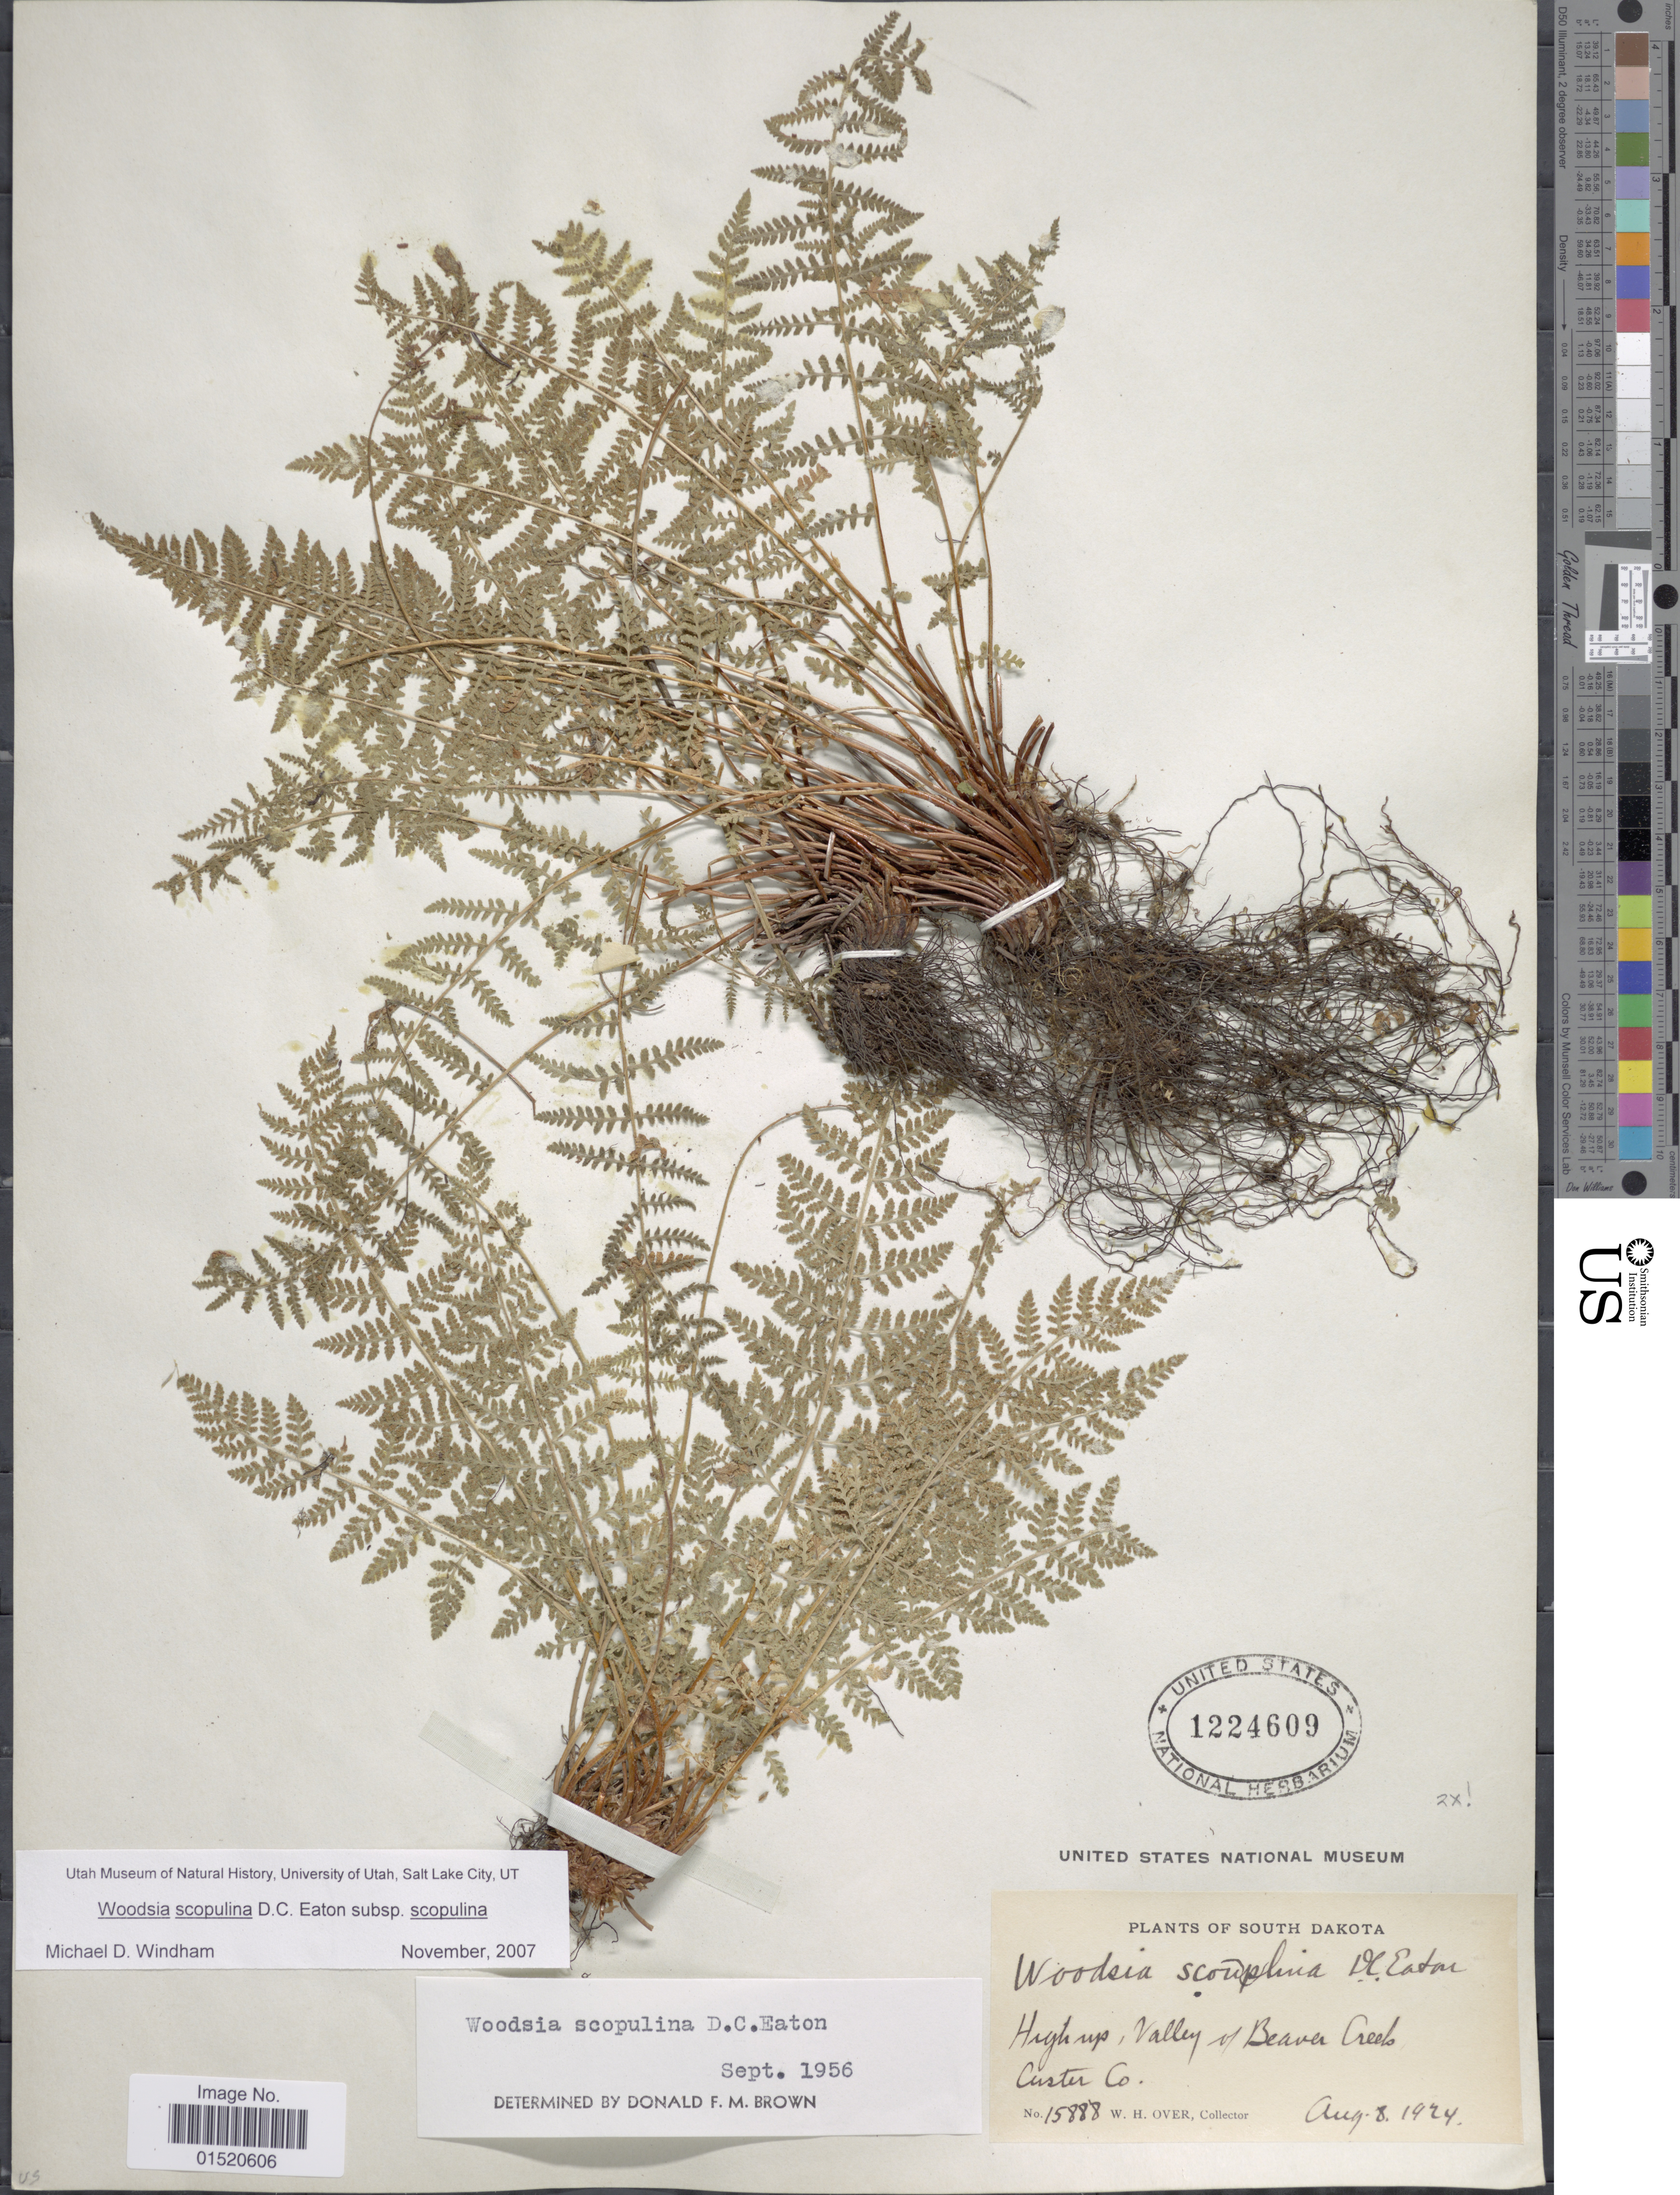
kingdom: Plantae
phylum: Tracheophyta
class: Polypodiopsida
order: Polypodiales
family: Woodsiaceae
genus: Woodsia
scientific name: Woodsia scopulina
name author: D.C. Eaton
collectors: W. Over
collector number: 15888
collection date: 1924-08-08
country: United States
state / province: South Dakota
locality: High up, Valley of Beaver Creeks Custer Co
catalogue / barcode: US 1224609